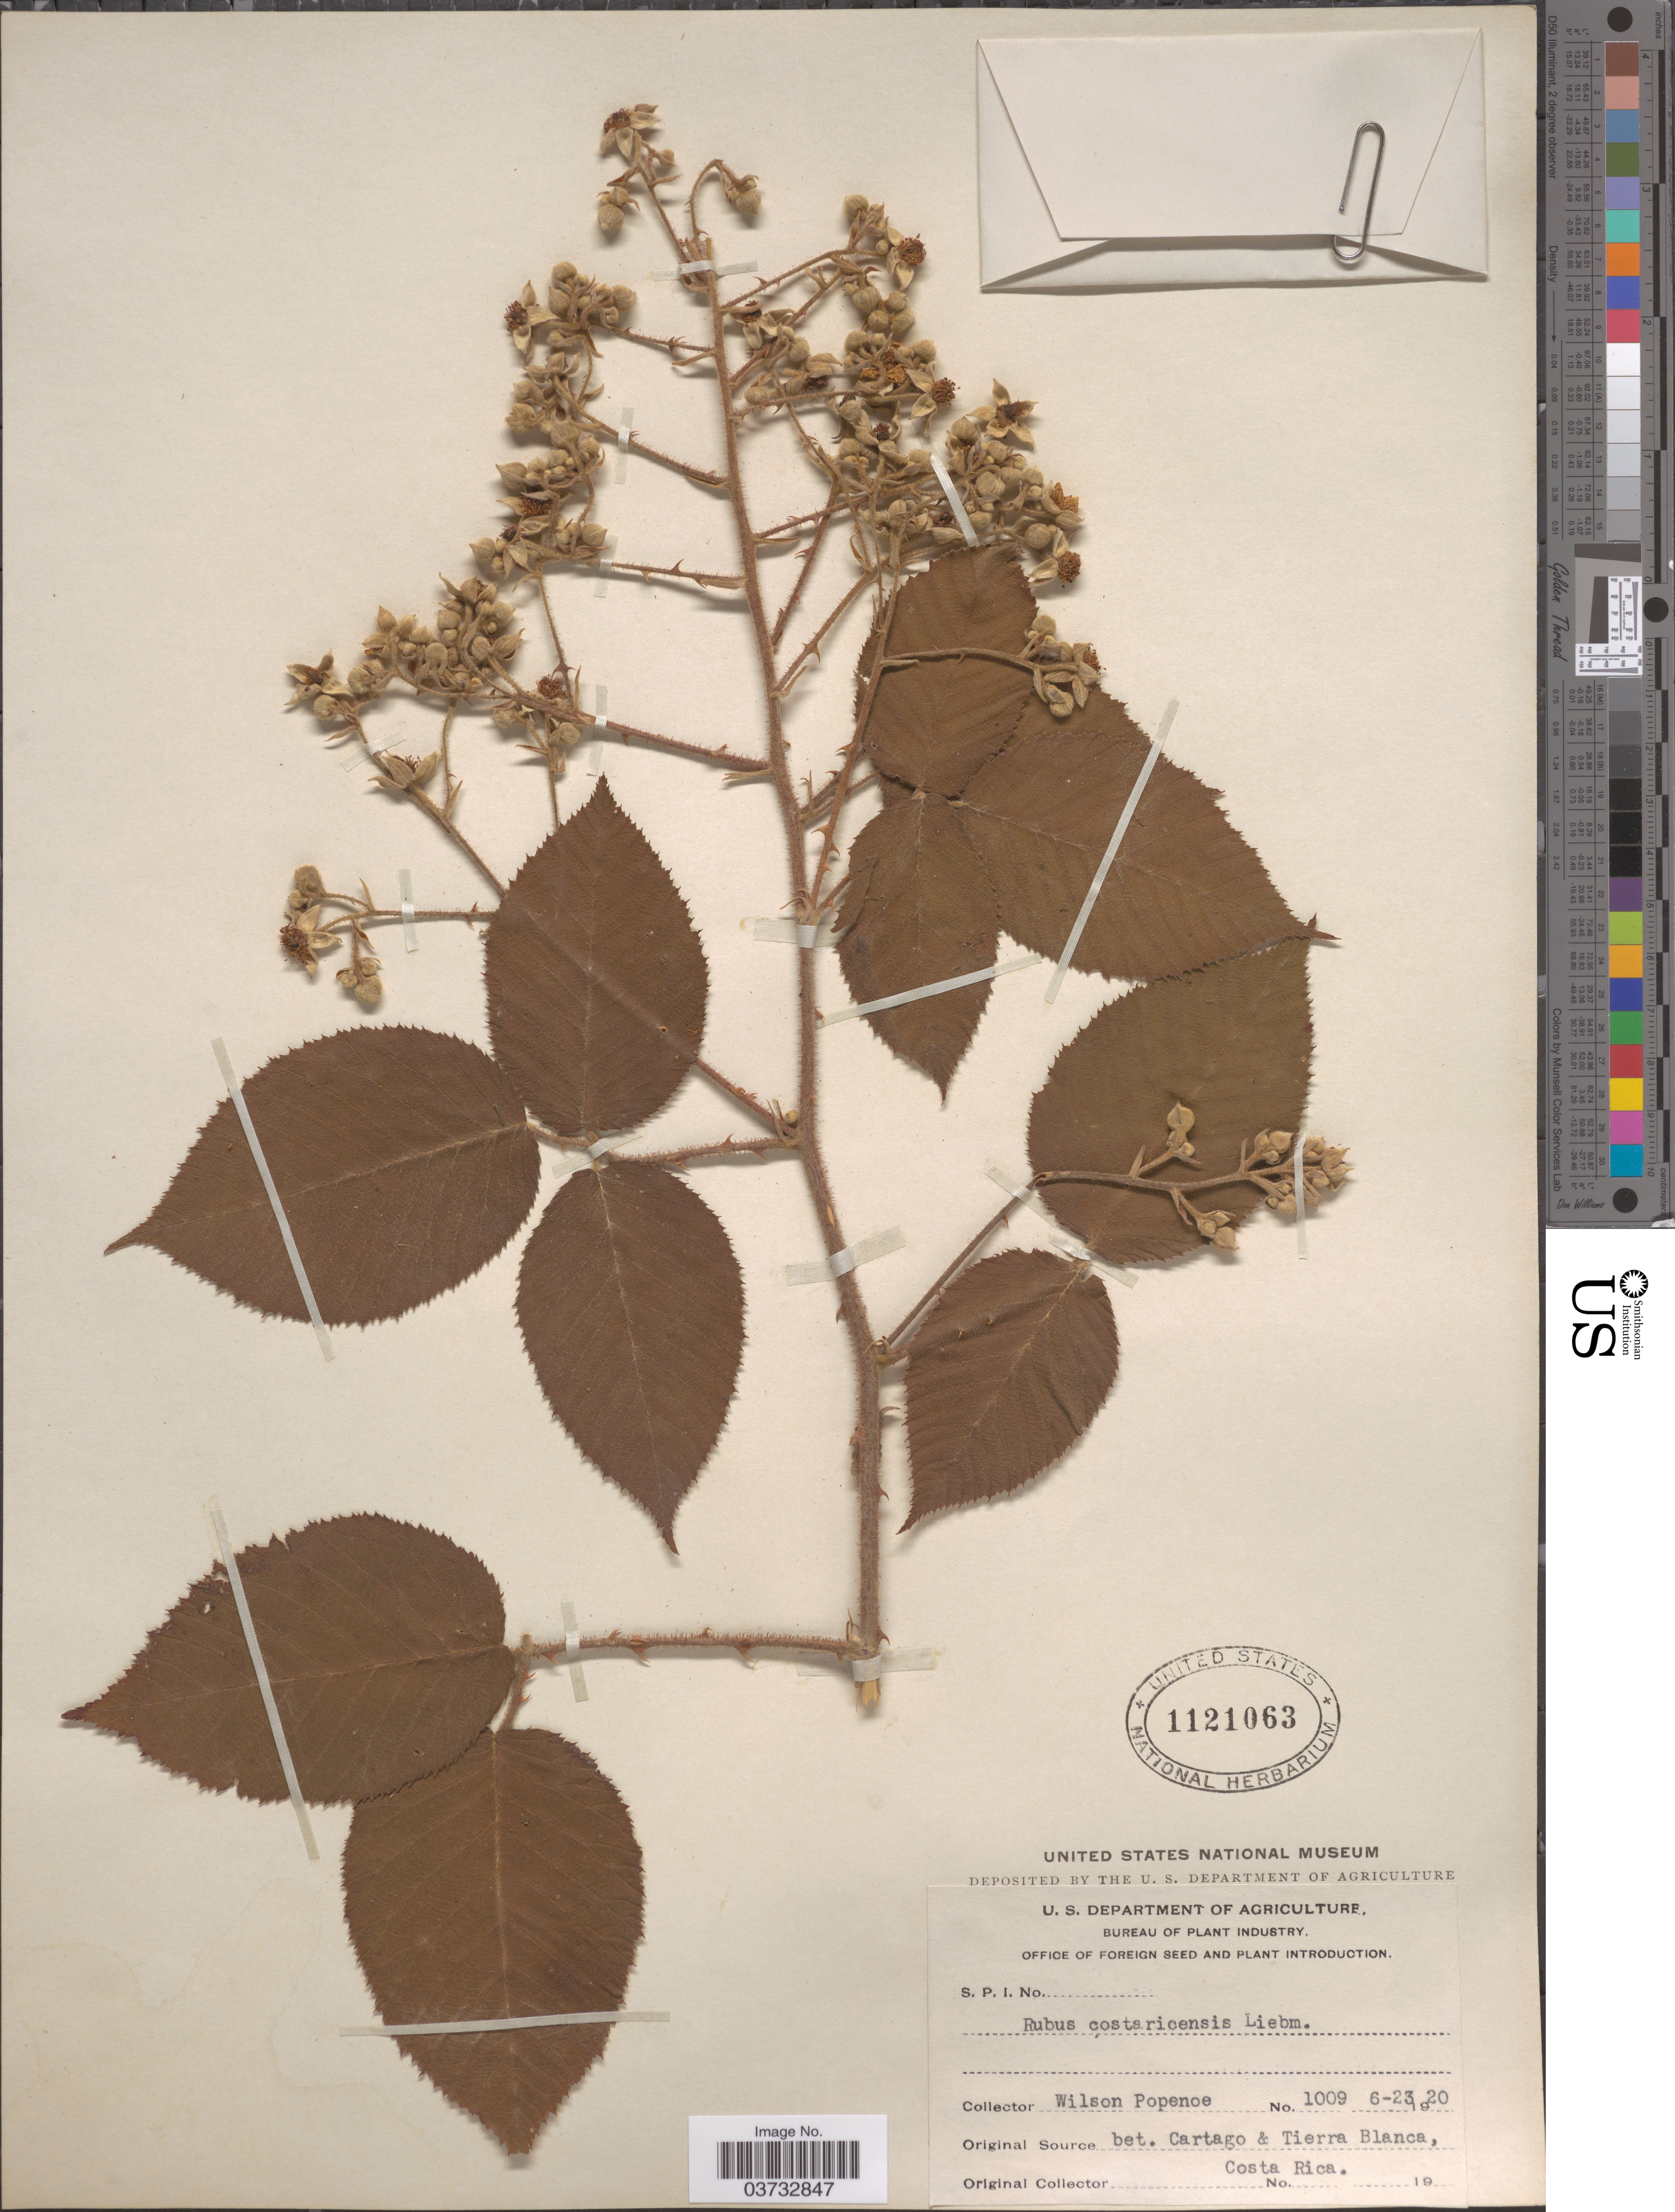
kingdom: Plantae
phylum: Tracheophyta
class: Magnoliopsida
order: Rosales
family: Rosaceae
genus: Rubus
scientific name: Rubus costaricanus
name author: Liebm.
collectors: F. Popenoe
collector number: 1009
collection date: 1920-06-23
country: Costa Rica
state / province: Cartago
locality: Bet. Cartago & Tierra Blanca.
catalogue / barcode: US 1121063